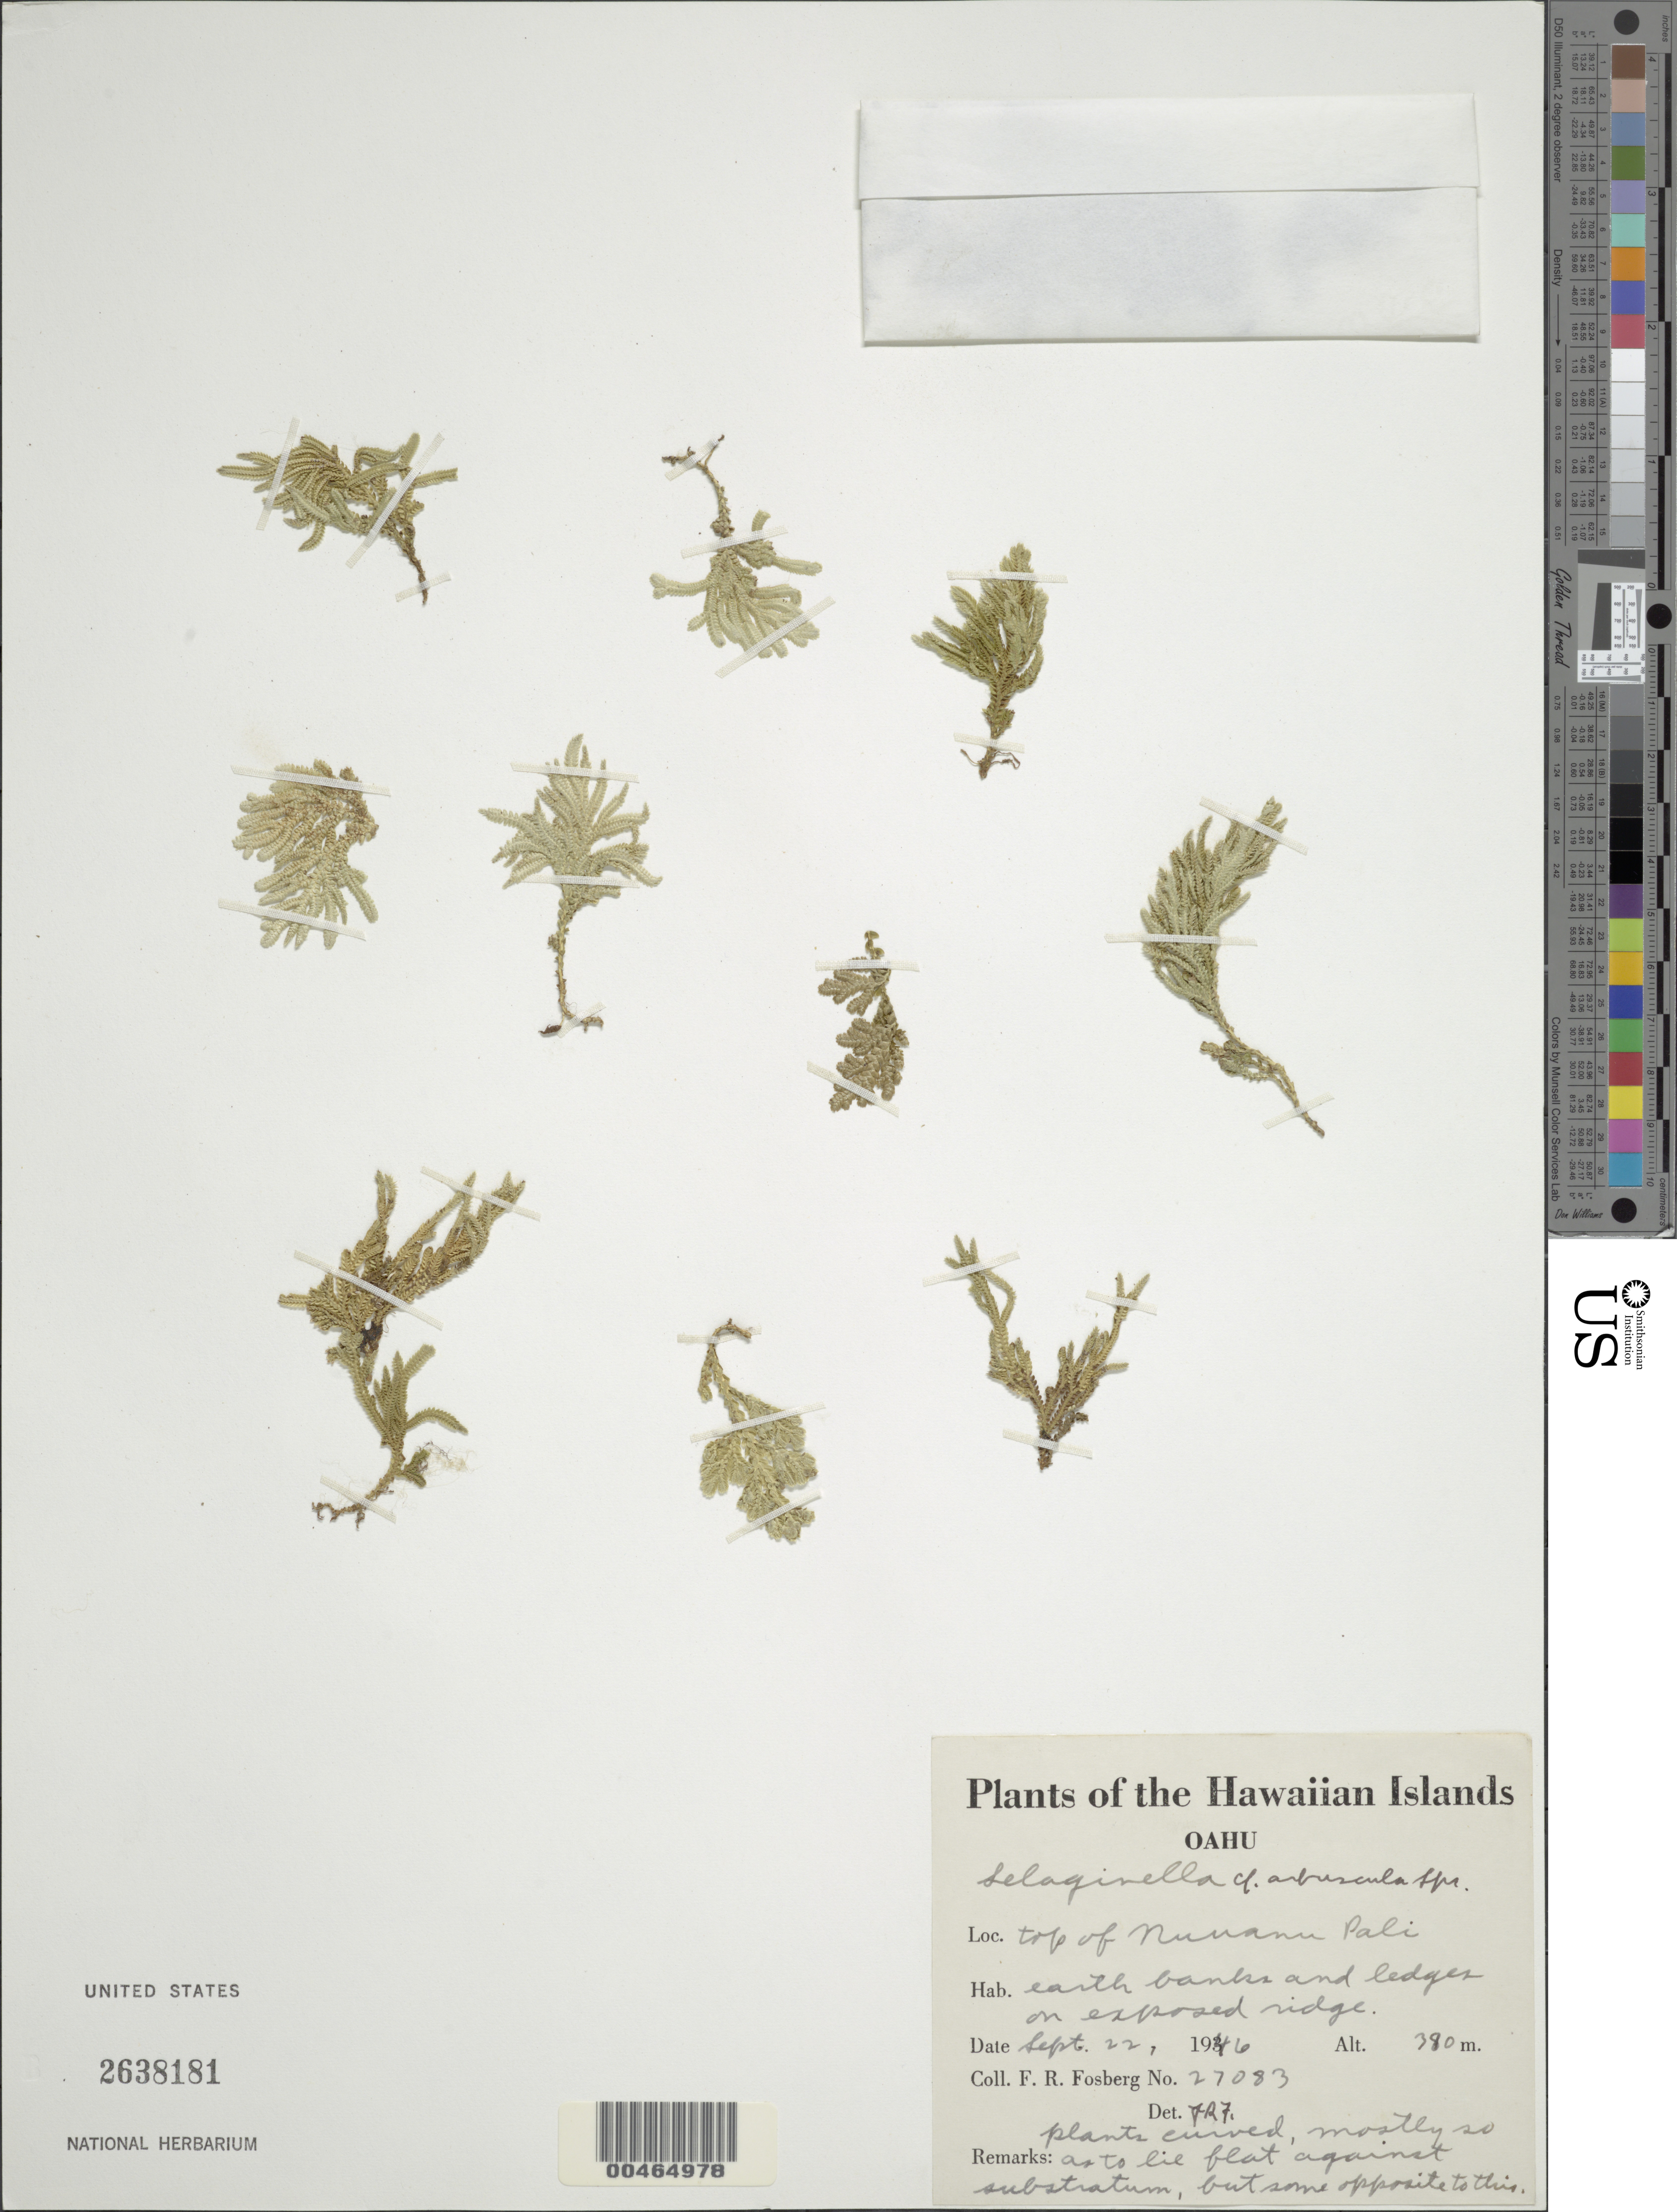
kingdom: Plantae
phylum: Tracheophyta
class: Lycopodiopsida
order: Selaginellales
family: Selaginellaceae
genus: Selaginella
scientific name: Selaginella arbuscula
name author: (Kualf.) Spring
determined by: Fosberg, F. R.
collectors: F. R. Fosberg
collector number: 27083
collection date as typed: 22 Sep 1946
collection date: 1946-09-22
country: United States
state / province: Hawaii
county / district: Honolulu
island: Oahu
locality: Top of Nuuanu Pali, Oahu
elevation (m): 380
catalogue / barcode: US 2638181